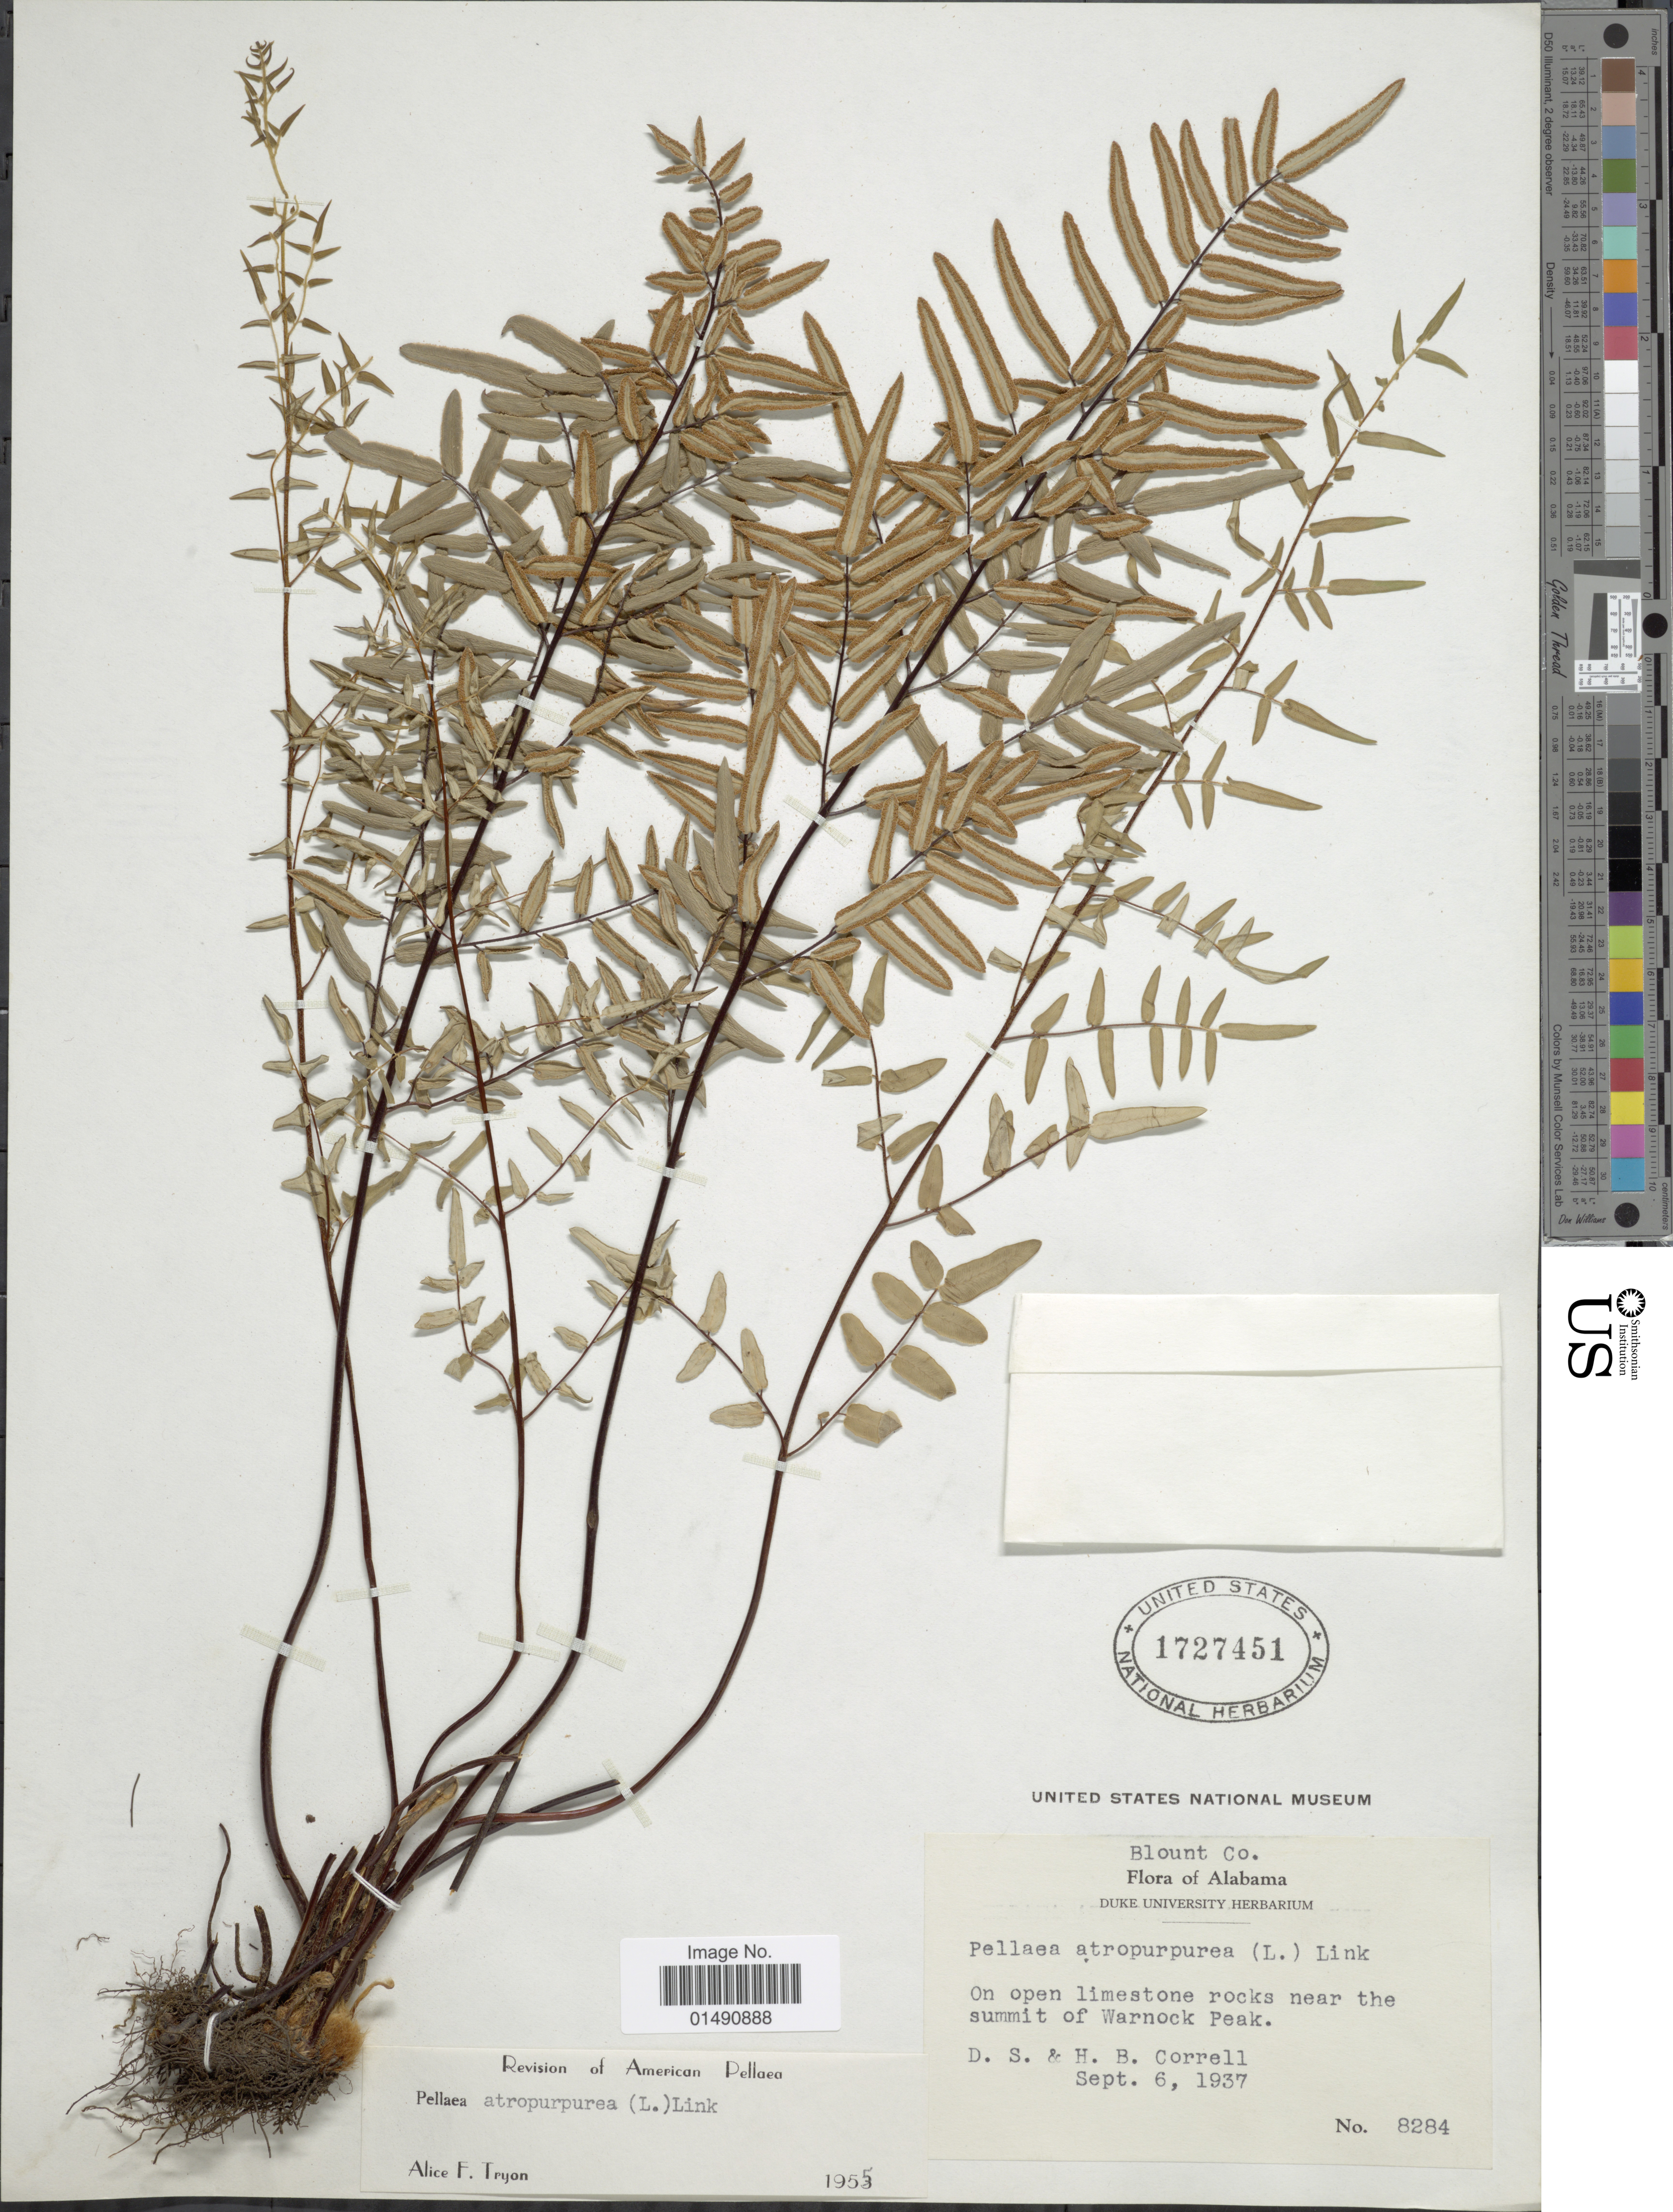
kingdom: Plantae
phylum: Tracheophyta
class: Polypodiopsida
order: Polypodiales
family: Pteridaceae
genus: Pellaea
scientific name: Pellaea atropurpurea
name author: (L.) Link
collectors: D. S. Correll & H. Correll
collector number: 8284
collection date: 1937-09-06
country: United States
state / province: Alabama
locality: Blount Co., On open limesston rocks near the summit Warnock Peak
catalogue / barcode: US 1727451